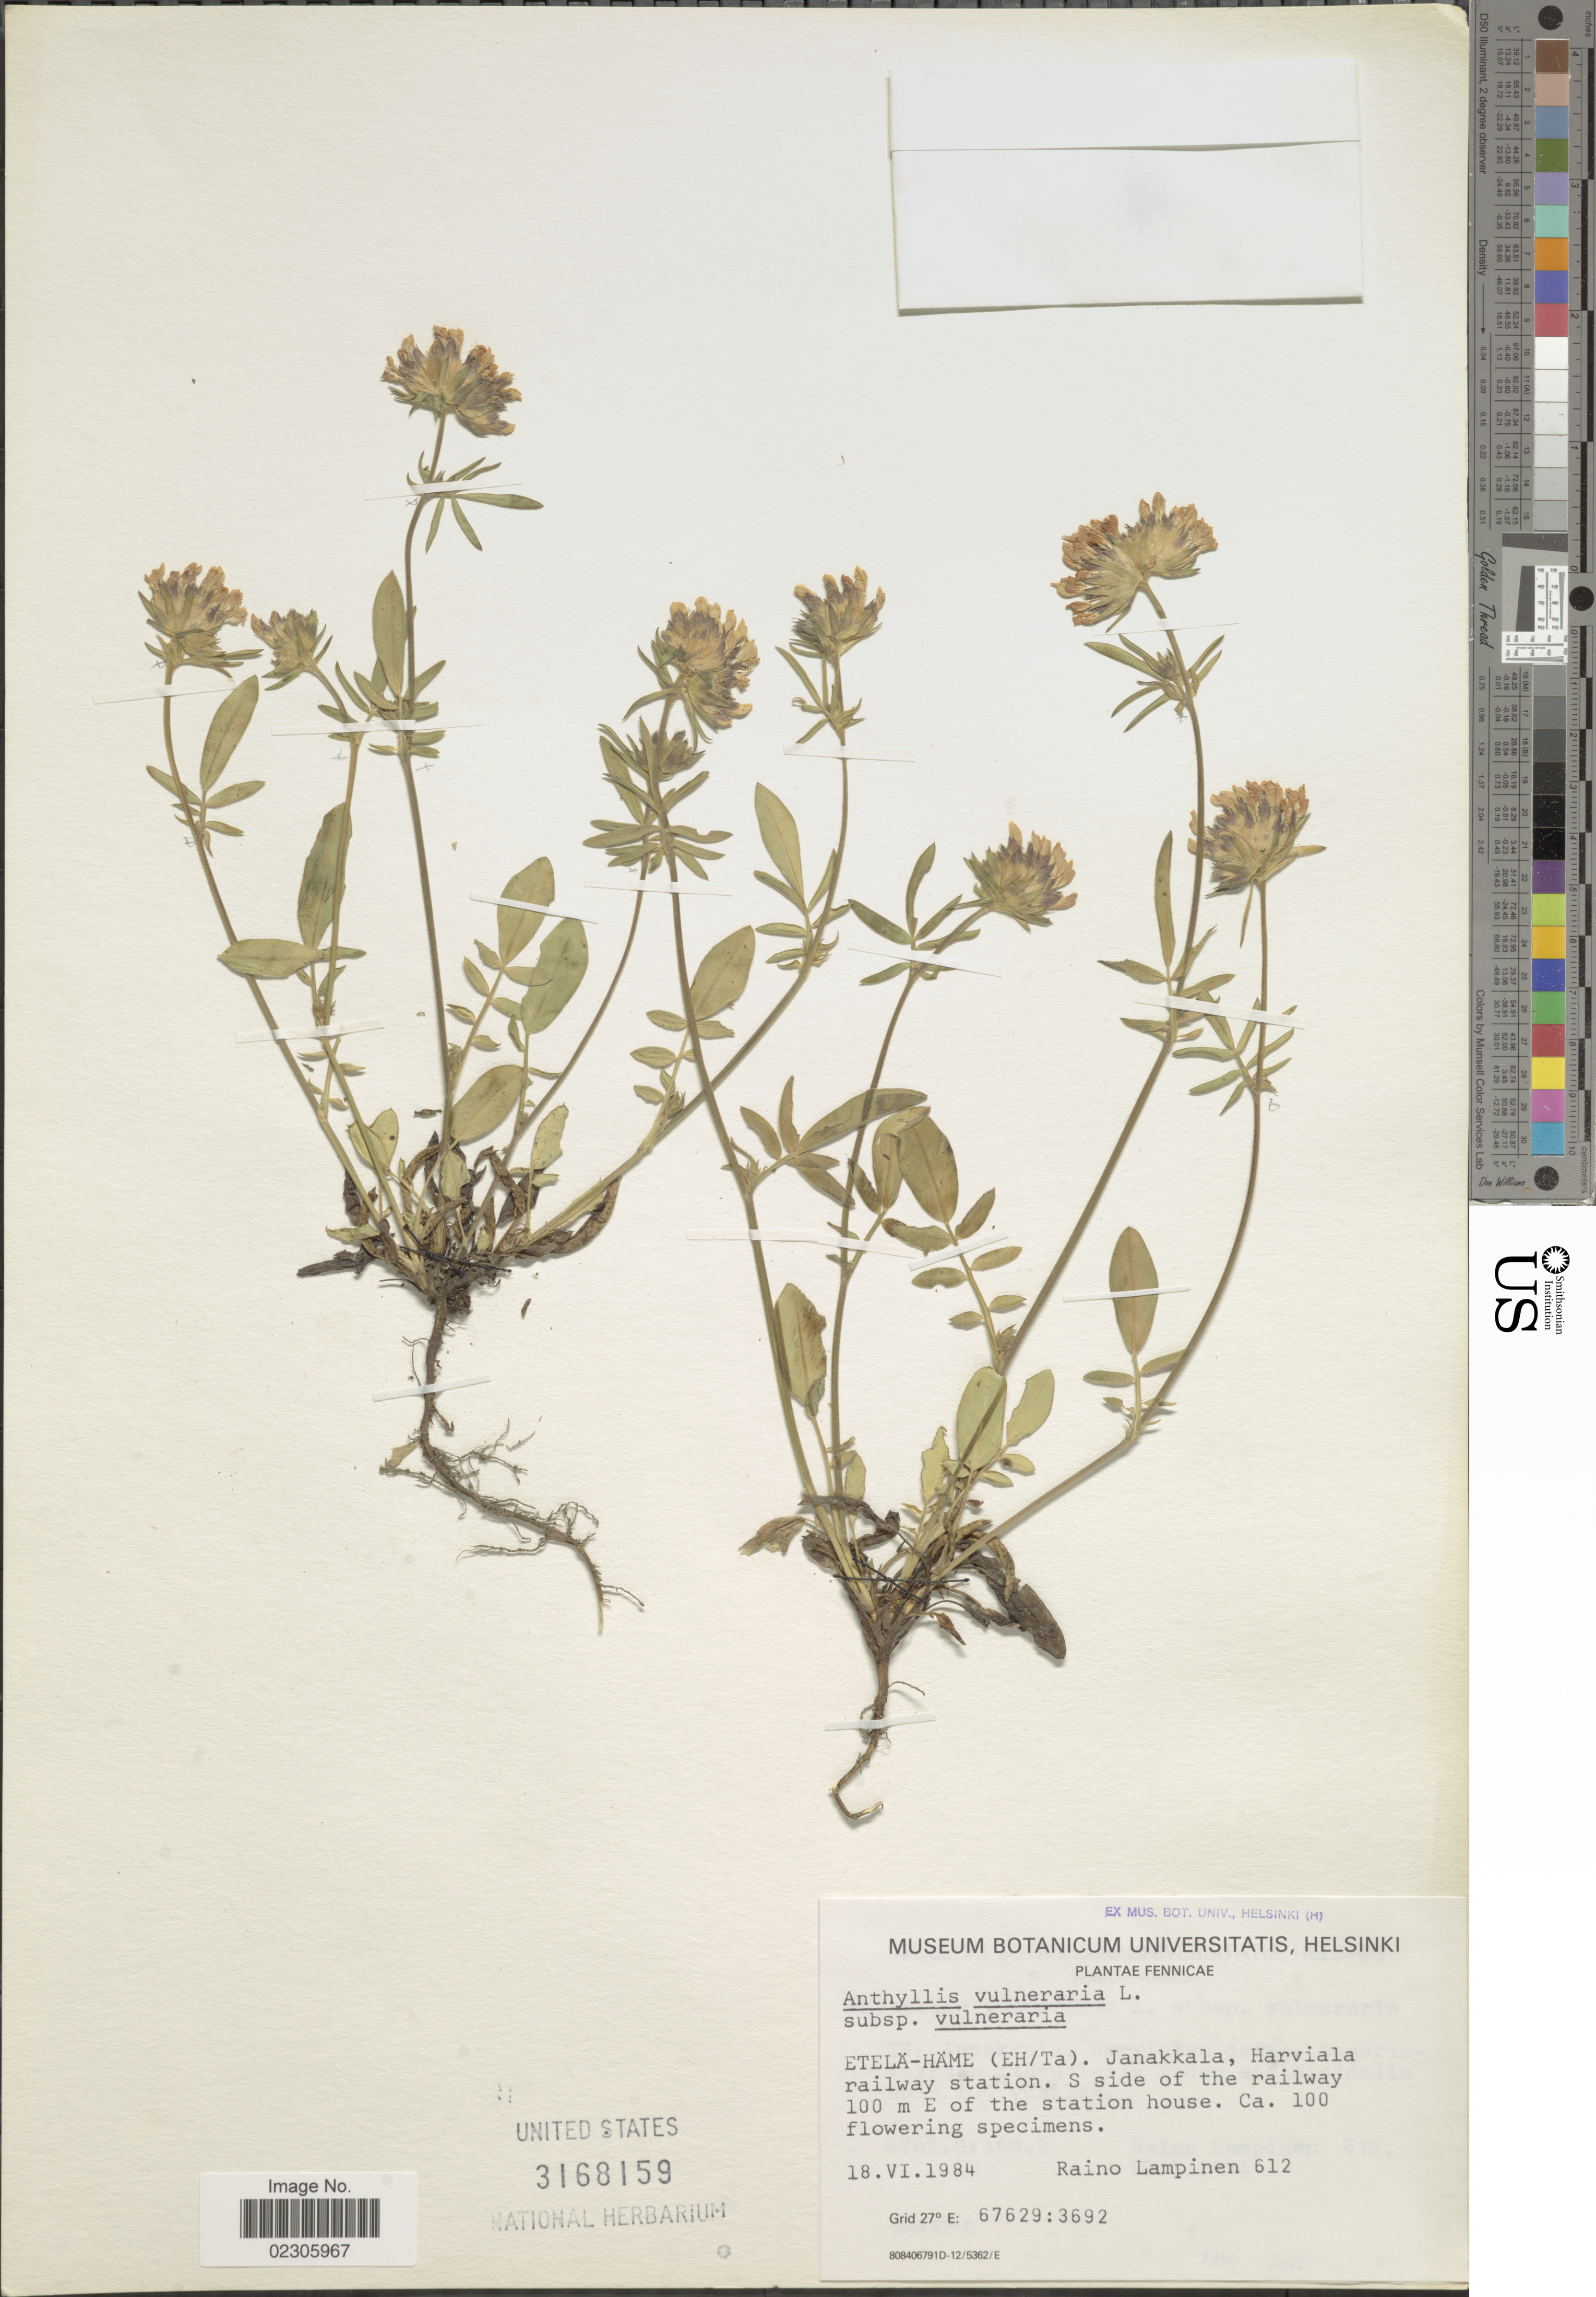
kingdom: Plantae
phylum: Tracheophyta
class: Magnoliopsida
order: Fabales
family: Fabaceae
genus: Anthyllis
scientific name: Anthyllis vulneraria subsp. vulneraria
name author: L.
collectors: R. Lampinen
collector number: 612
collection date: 1984-06-18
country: Finland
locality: Fennicae, Etela-Hame (Eh/Ta), Janakkala, Harviala railway station, S side of the railway, E of the station house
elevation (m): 100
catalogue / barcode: US 3168159